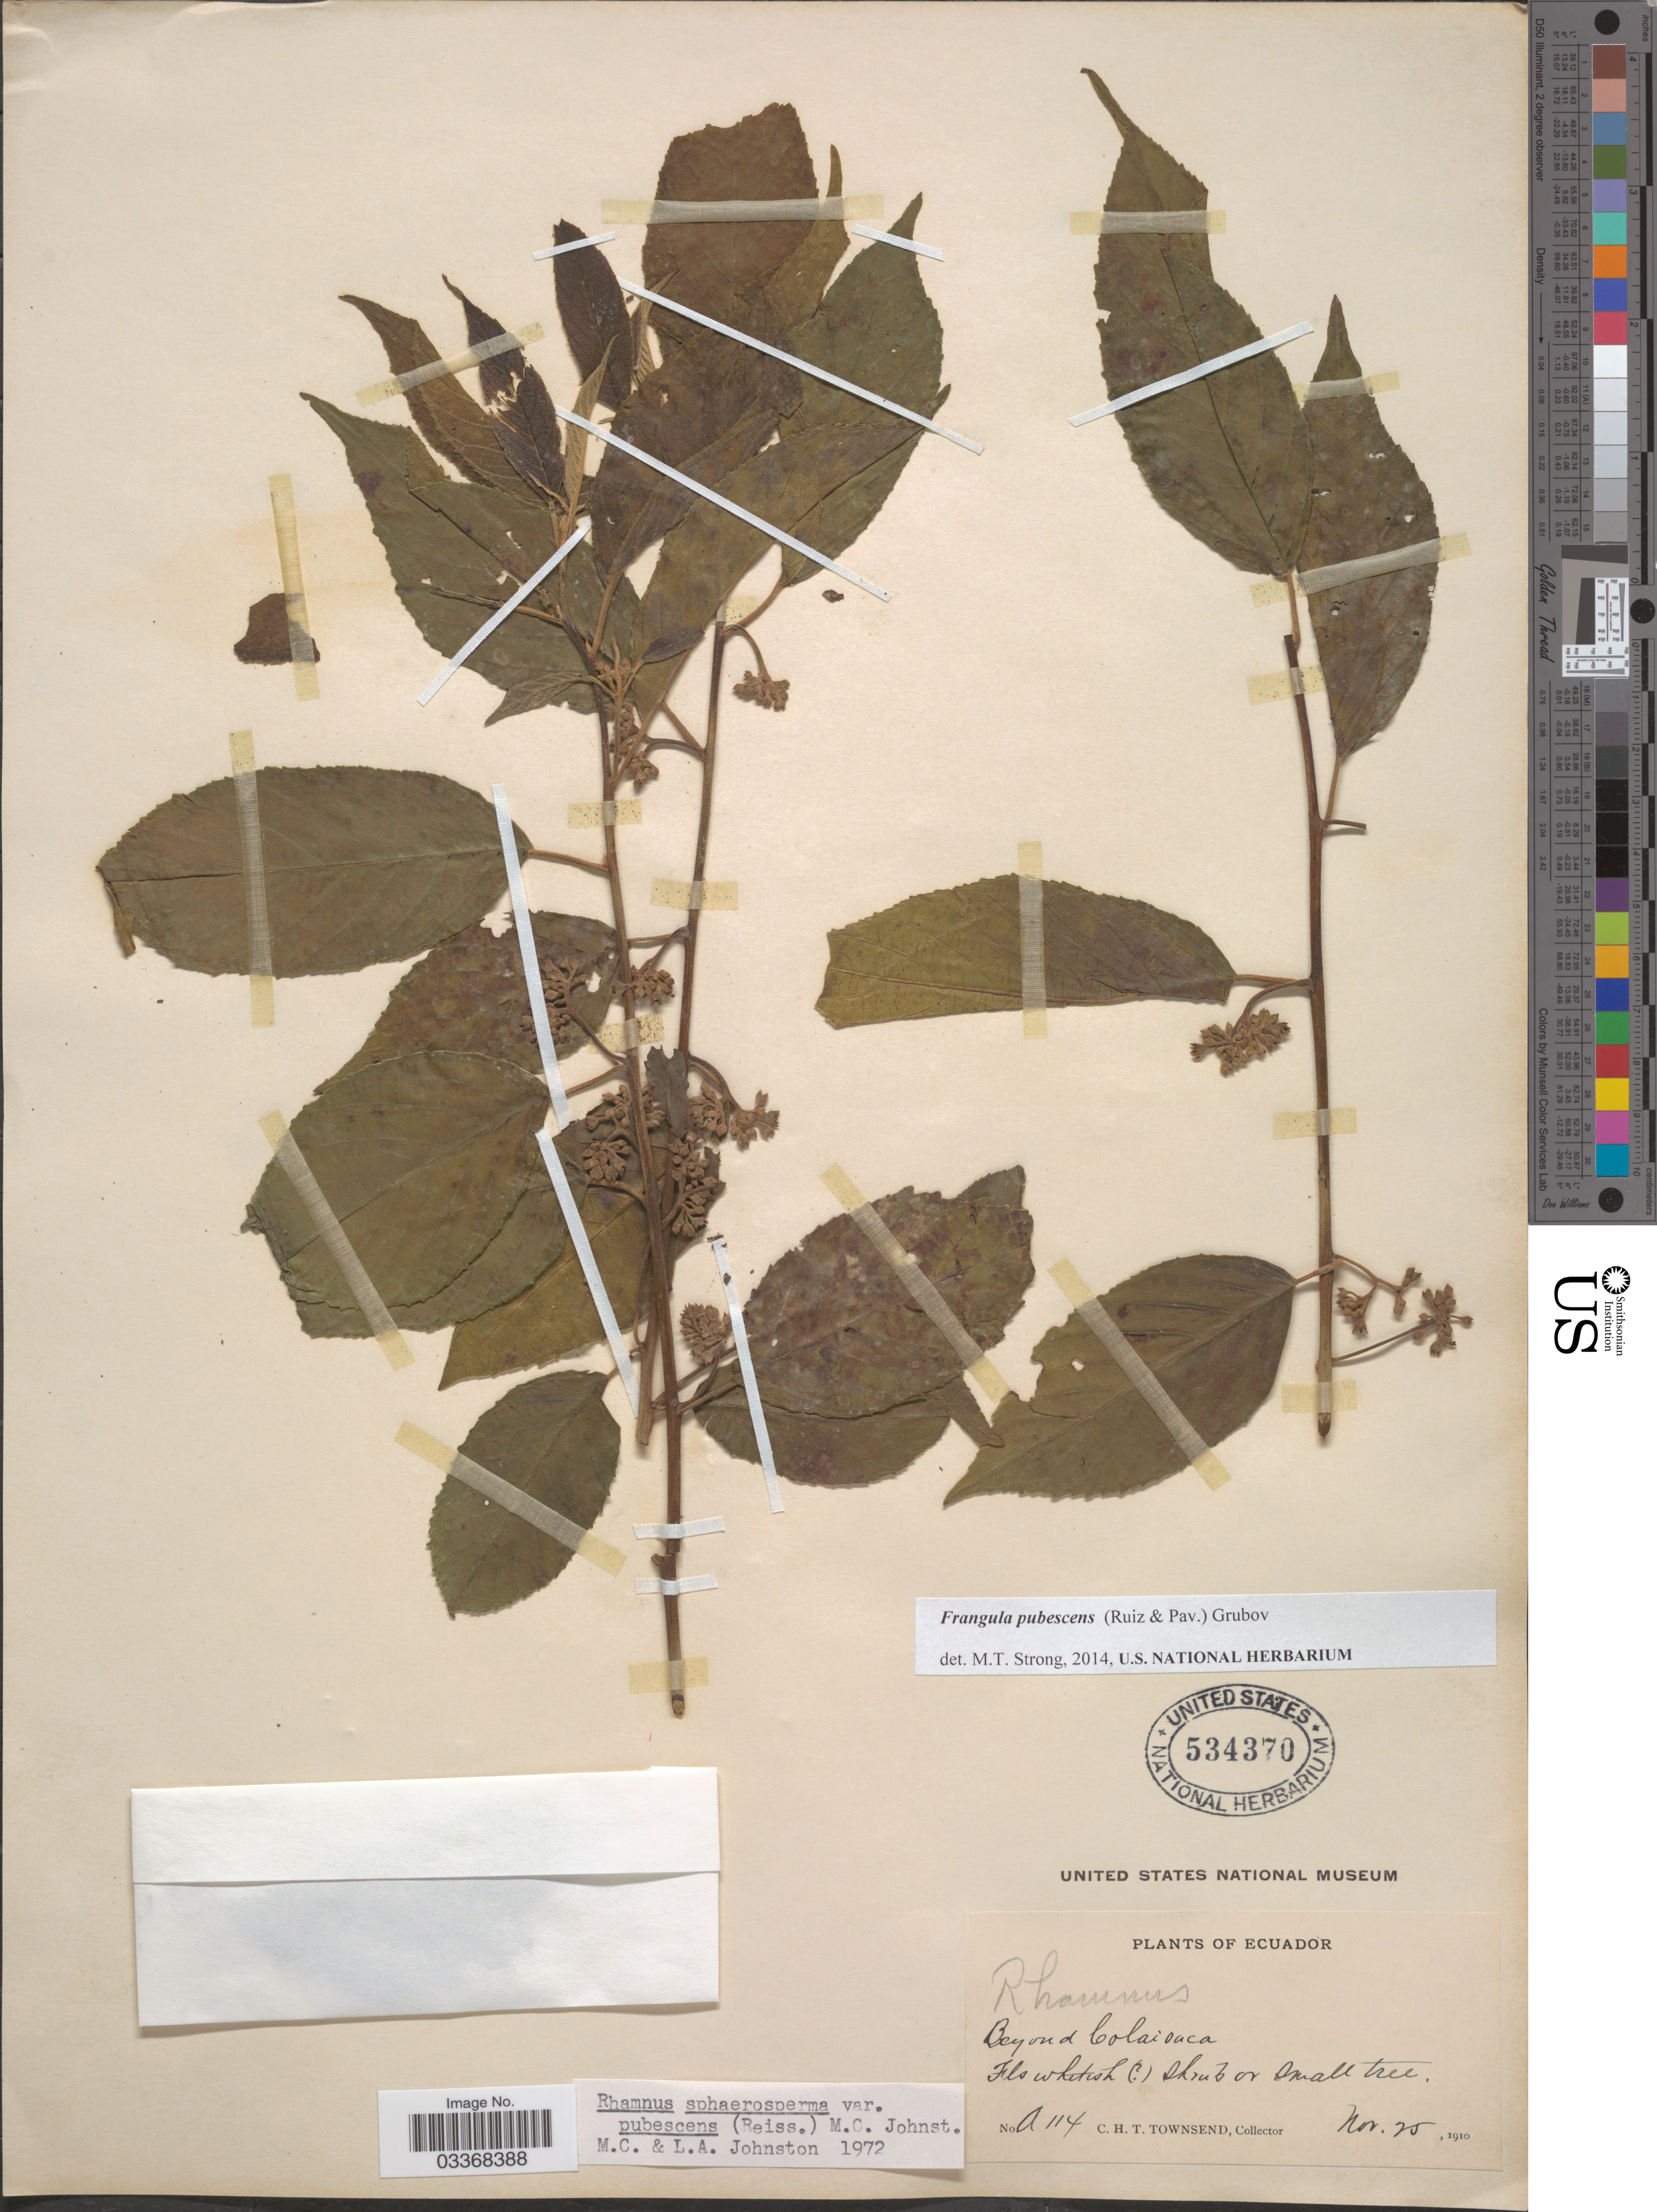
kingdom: Plantae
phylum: Tracheophyta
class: Magnoliopsida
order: Rosales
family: Rhamnaceae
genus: Frangula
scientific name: Frangula pubescens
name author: (Ruiz & Pav.) Grubov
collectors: C. H. T. Townsend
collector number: a114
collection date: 1910-11-25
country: Ecuador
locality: Beyond Colaisaca.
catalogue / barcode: US 534370